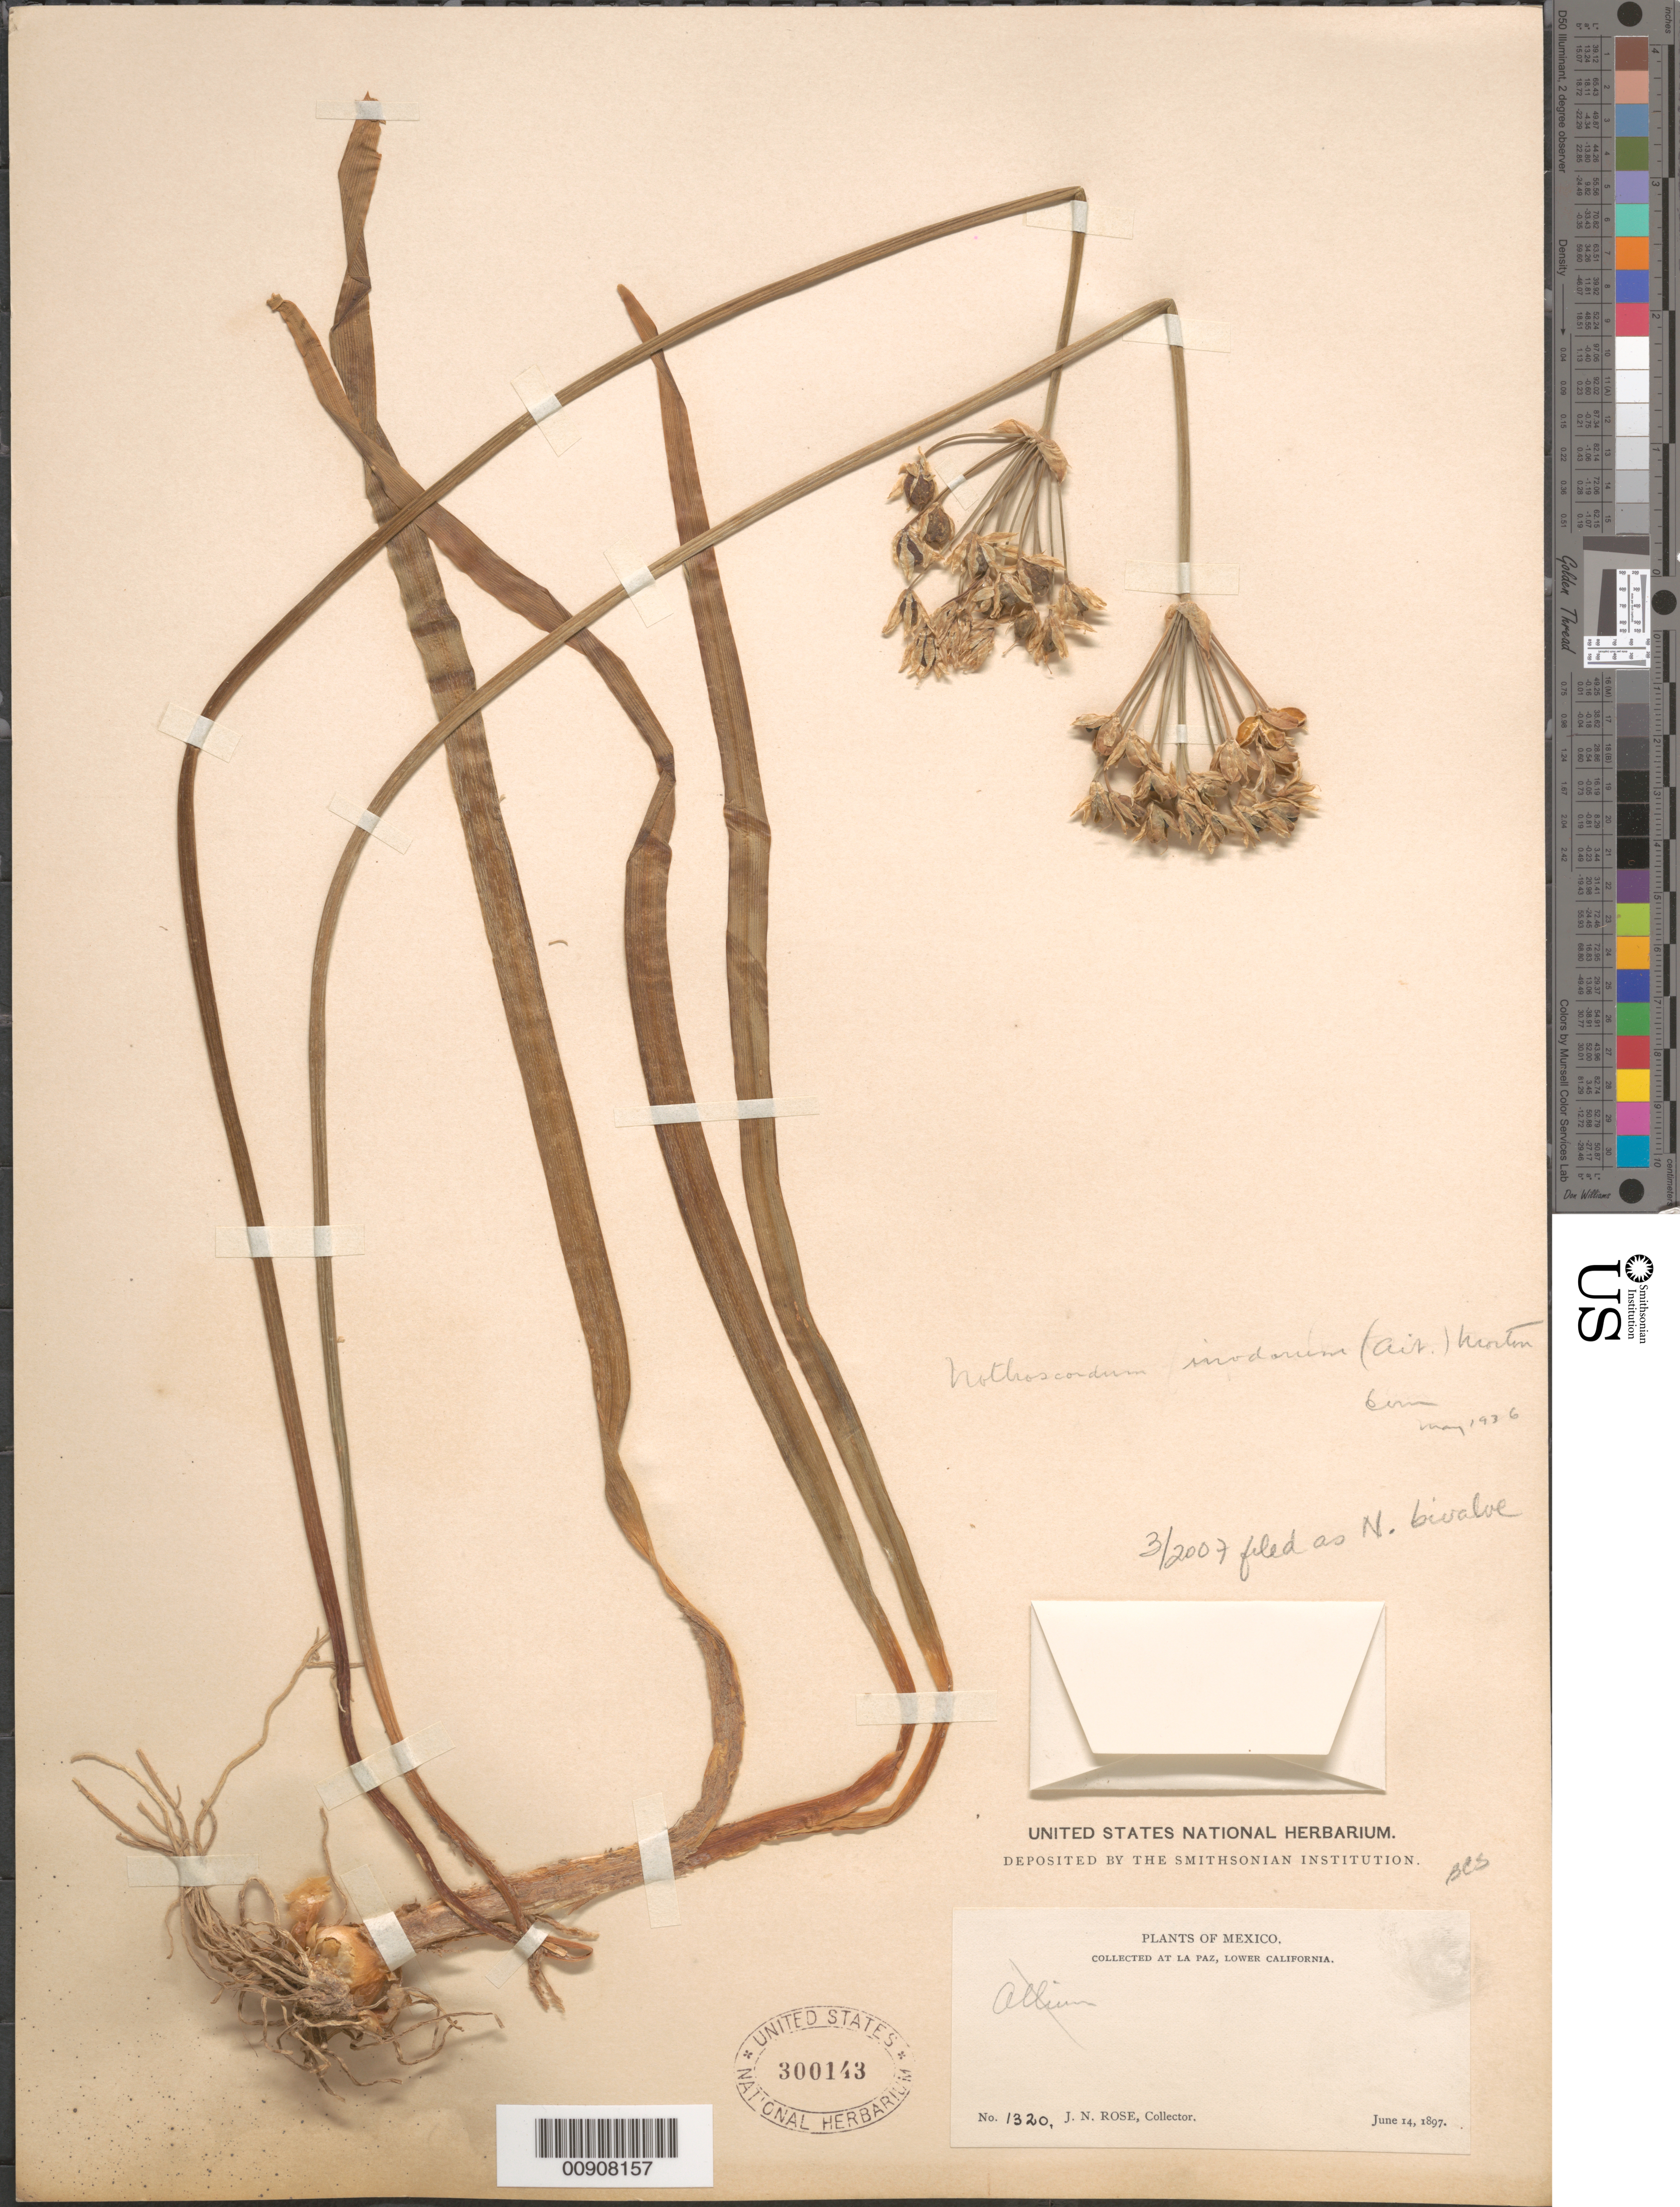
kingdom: Plantae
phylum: Tracheophyta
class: Liliopsida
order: Asparagales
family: Amaryllidaceae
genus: Nothoscordum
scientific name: Nothoscordum gracile var. gracile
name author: (Aiton) Stearn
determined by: Strong, M. T., (US), Smithsonian Institution - National Museum of Natural History (UNITED STATES)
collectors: J. N. Rose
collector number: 1320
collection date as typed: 14 Jun 1897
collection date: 1897-06-14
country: Mexico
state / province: Baja California Sur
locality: La Paz, Lower California.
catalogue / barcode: US 300143